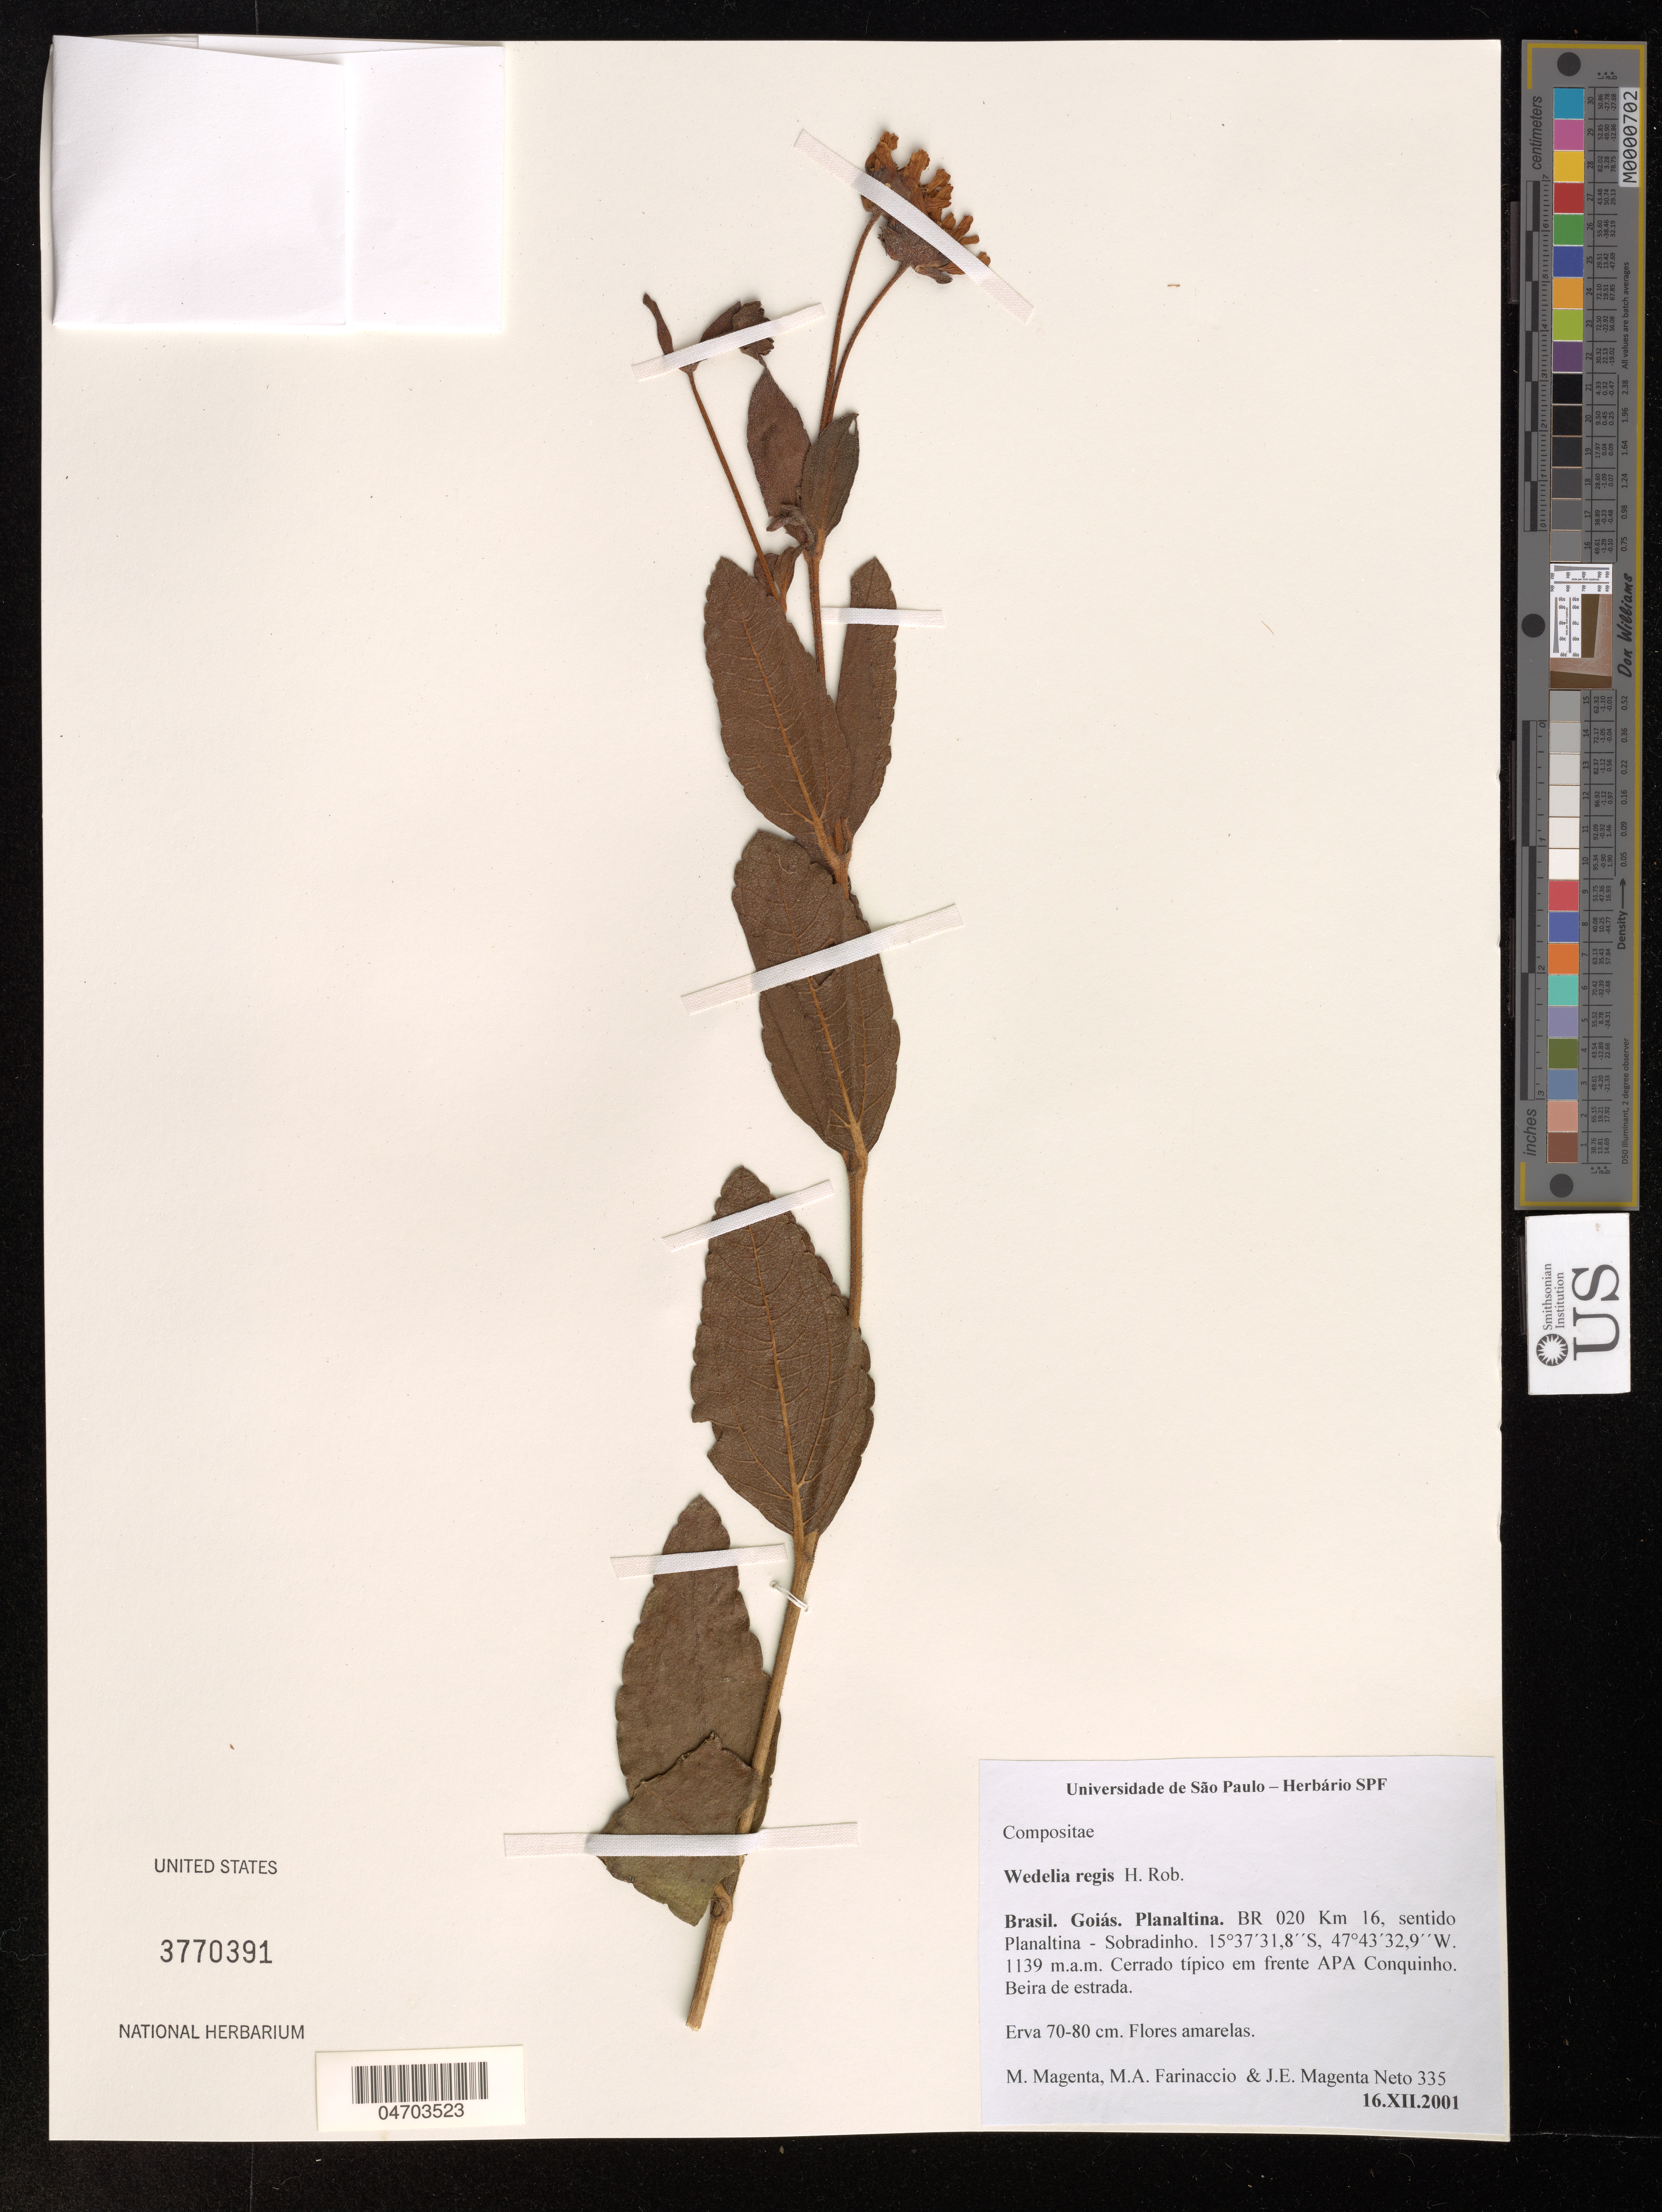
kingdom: Plantae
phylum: Tracheophyta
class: Magnoliopsida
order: Asterales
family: Asteraceae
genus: Wedelia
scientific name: Wedelia regis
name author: H. Rob.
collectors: M. Magenta, M. A. Farinaccio & J. Magenta Neto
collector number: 335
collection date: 2001-12-16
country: Brazil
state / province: Goiás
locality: Planaltina. BR 020 Km 16, sentido Planaltina - Sobradinho.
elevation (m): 1139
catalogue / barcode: US 3770391